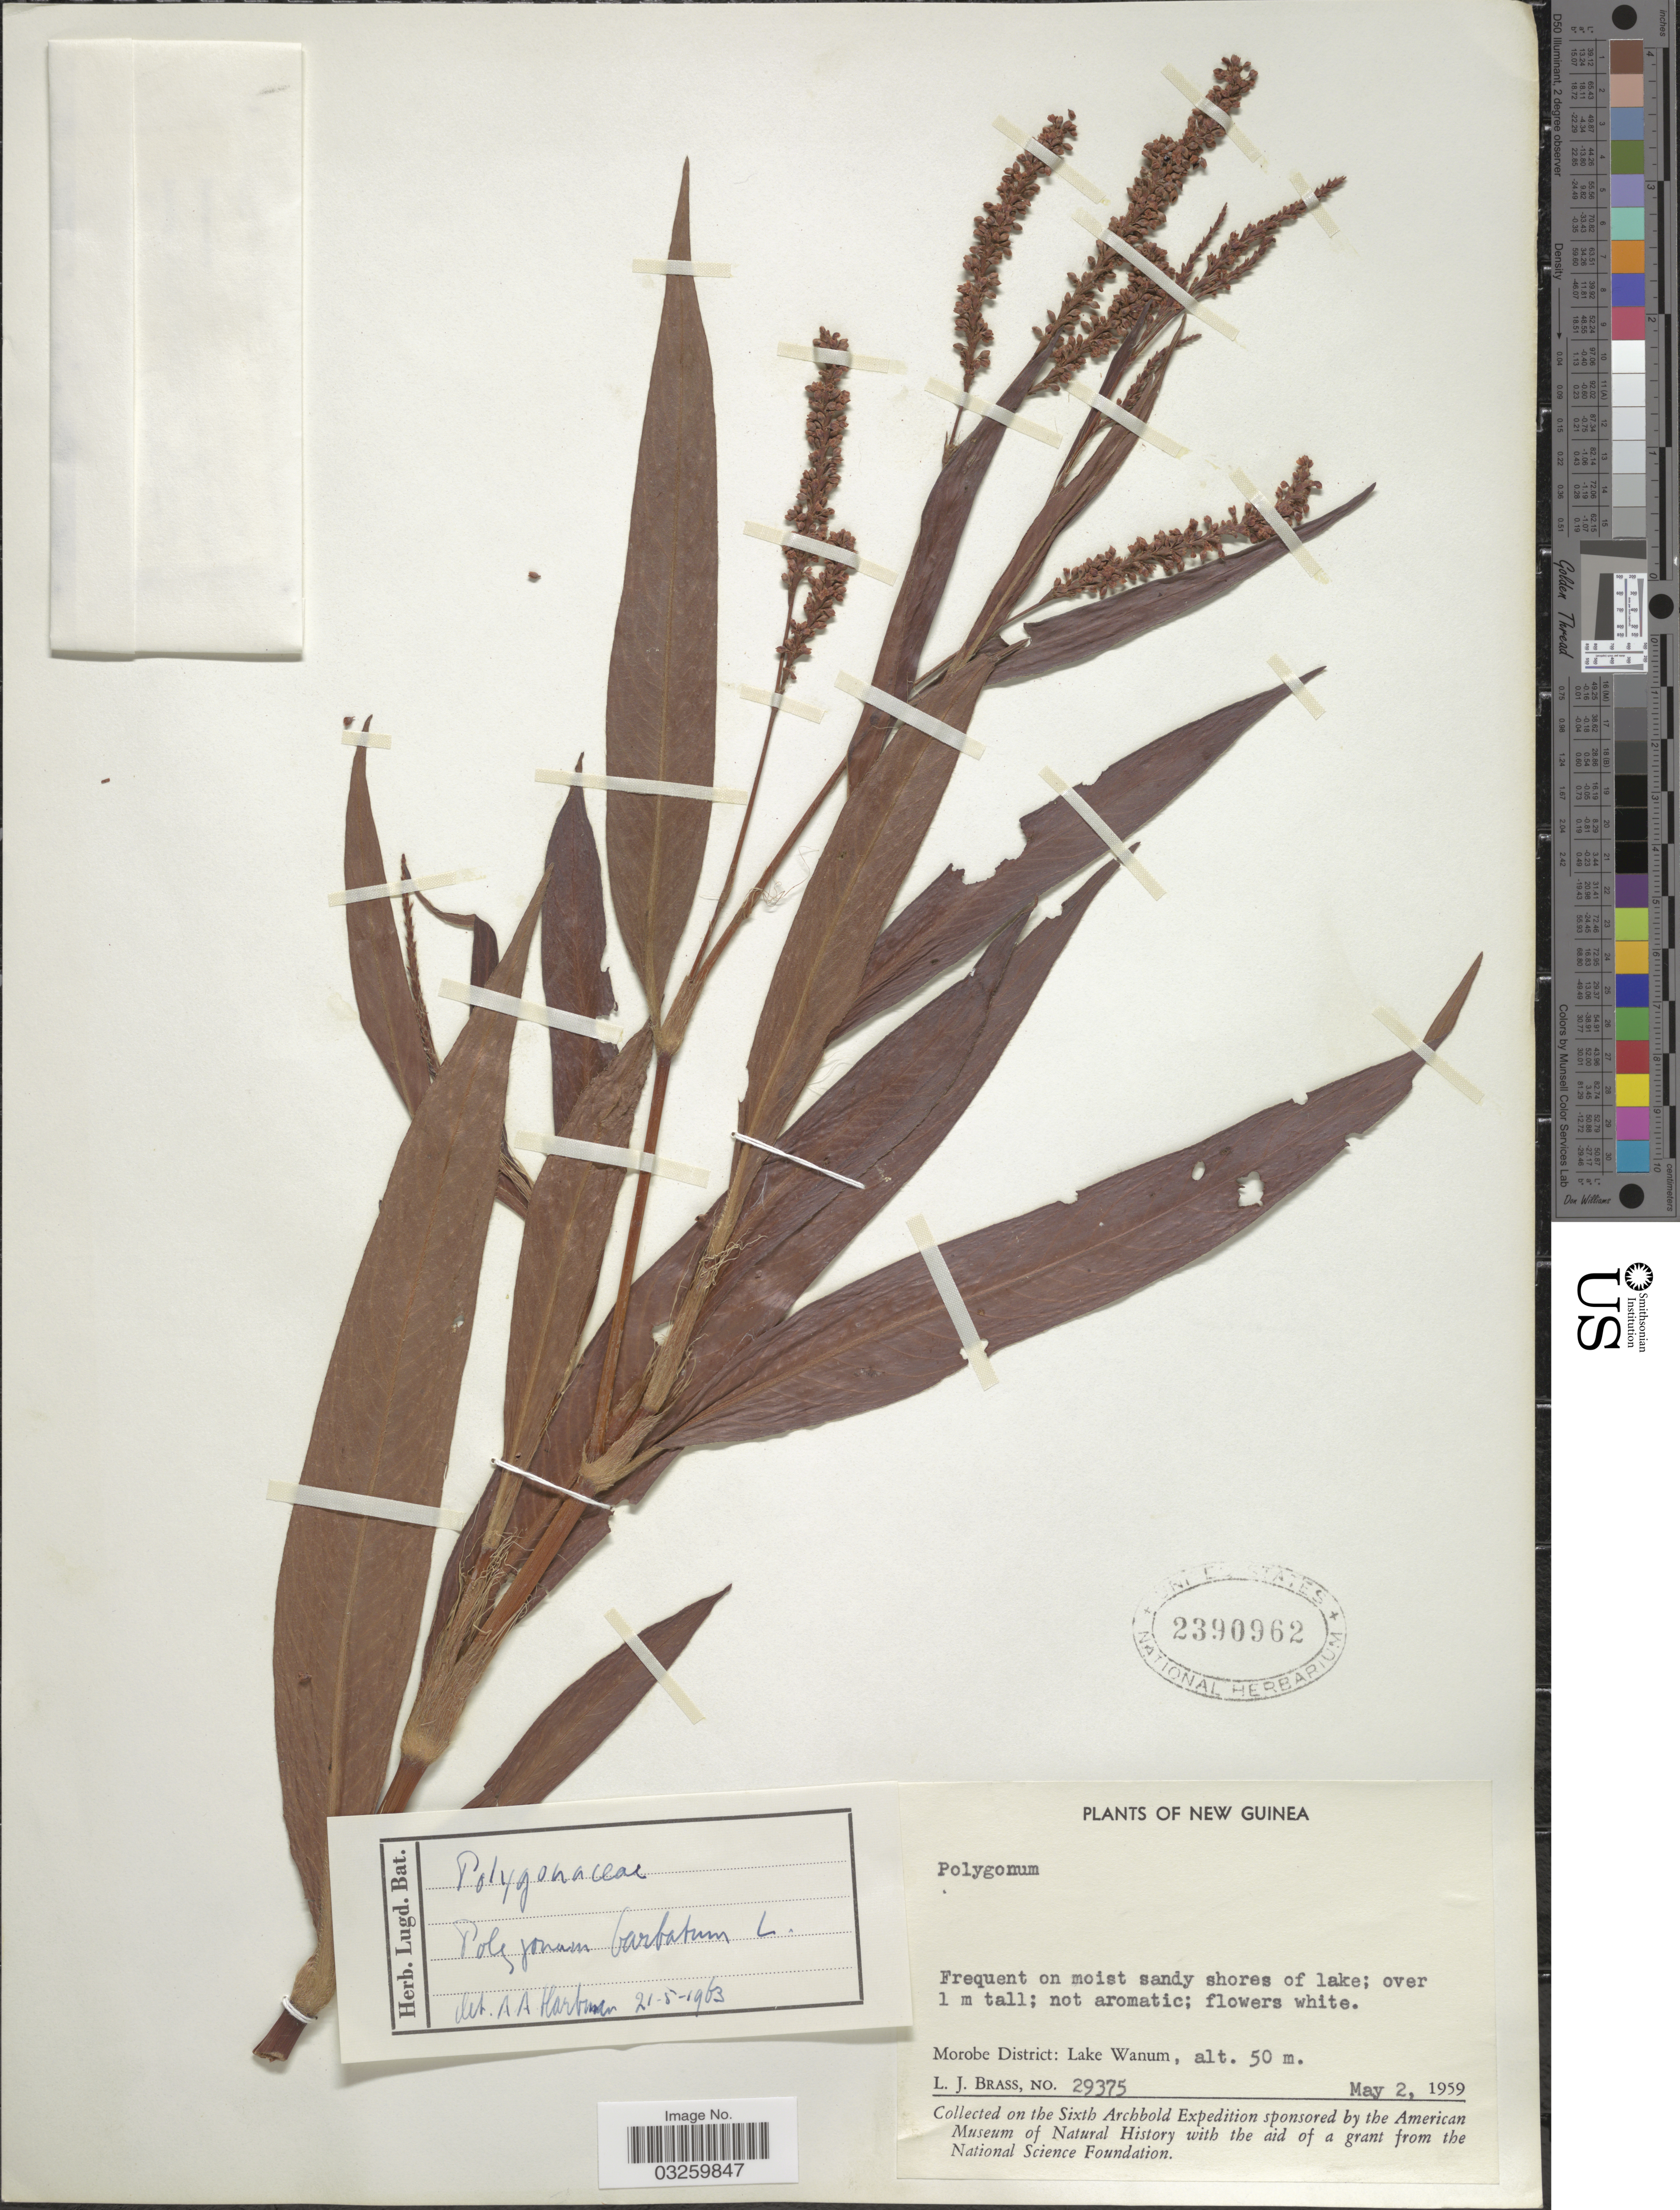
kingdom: Plantae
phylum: Tracheophyta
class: Magnoliopsida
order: Caryophyllales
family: Polygonaceae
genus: Persicaria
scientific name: Persicaria barbata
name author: (L.) H. Hara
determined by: Wagner, W. L., (BOT), Smithsonian Institution - National Museum of Natural History (UNITED STATES)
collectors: L. J. Brass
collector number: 29375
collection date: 1959-05-02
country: Papua New Guinea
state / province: Morobe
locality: New Guinea. Morobe District: Lake Wanum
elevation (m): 50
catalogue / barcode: US 2390962